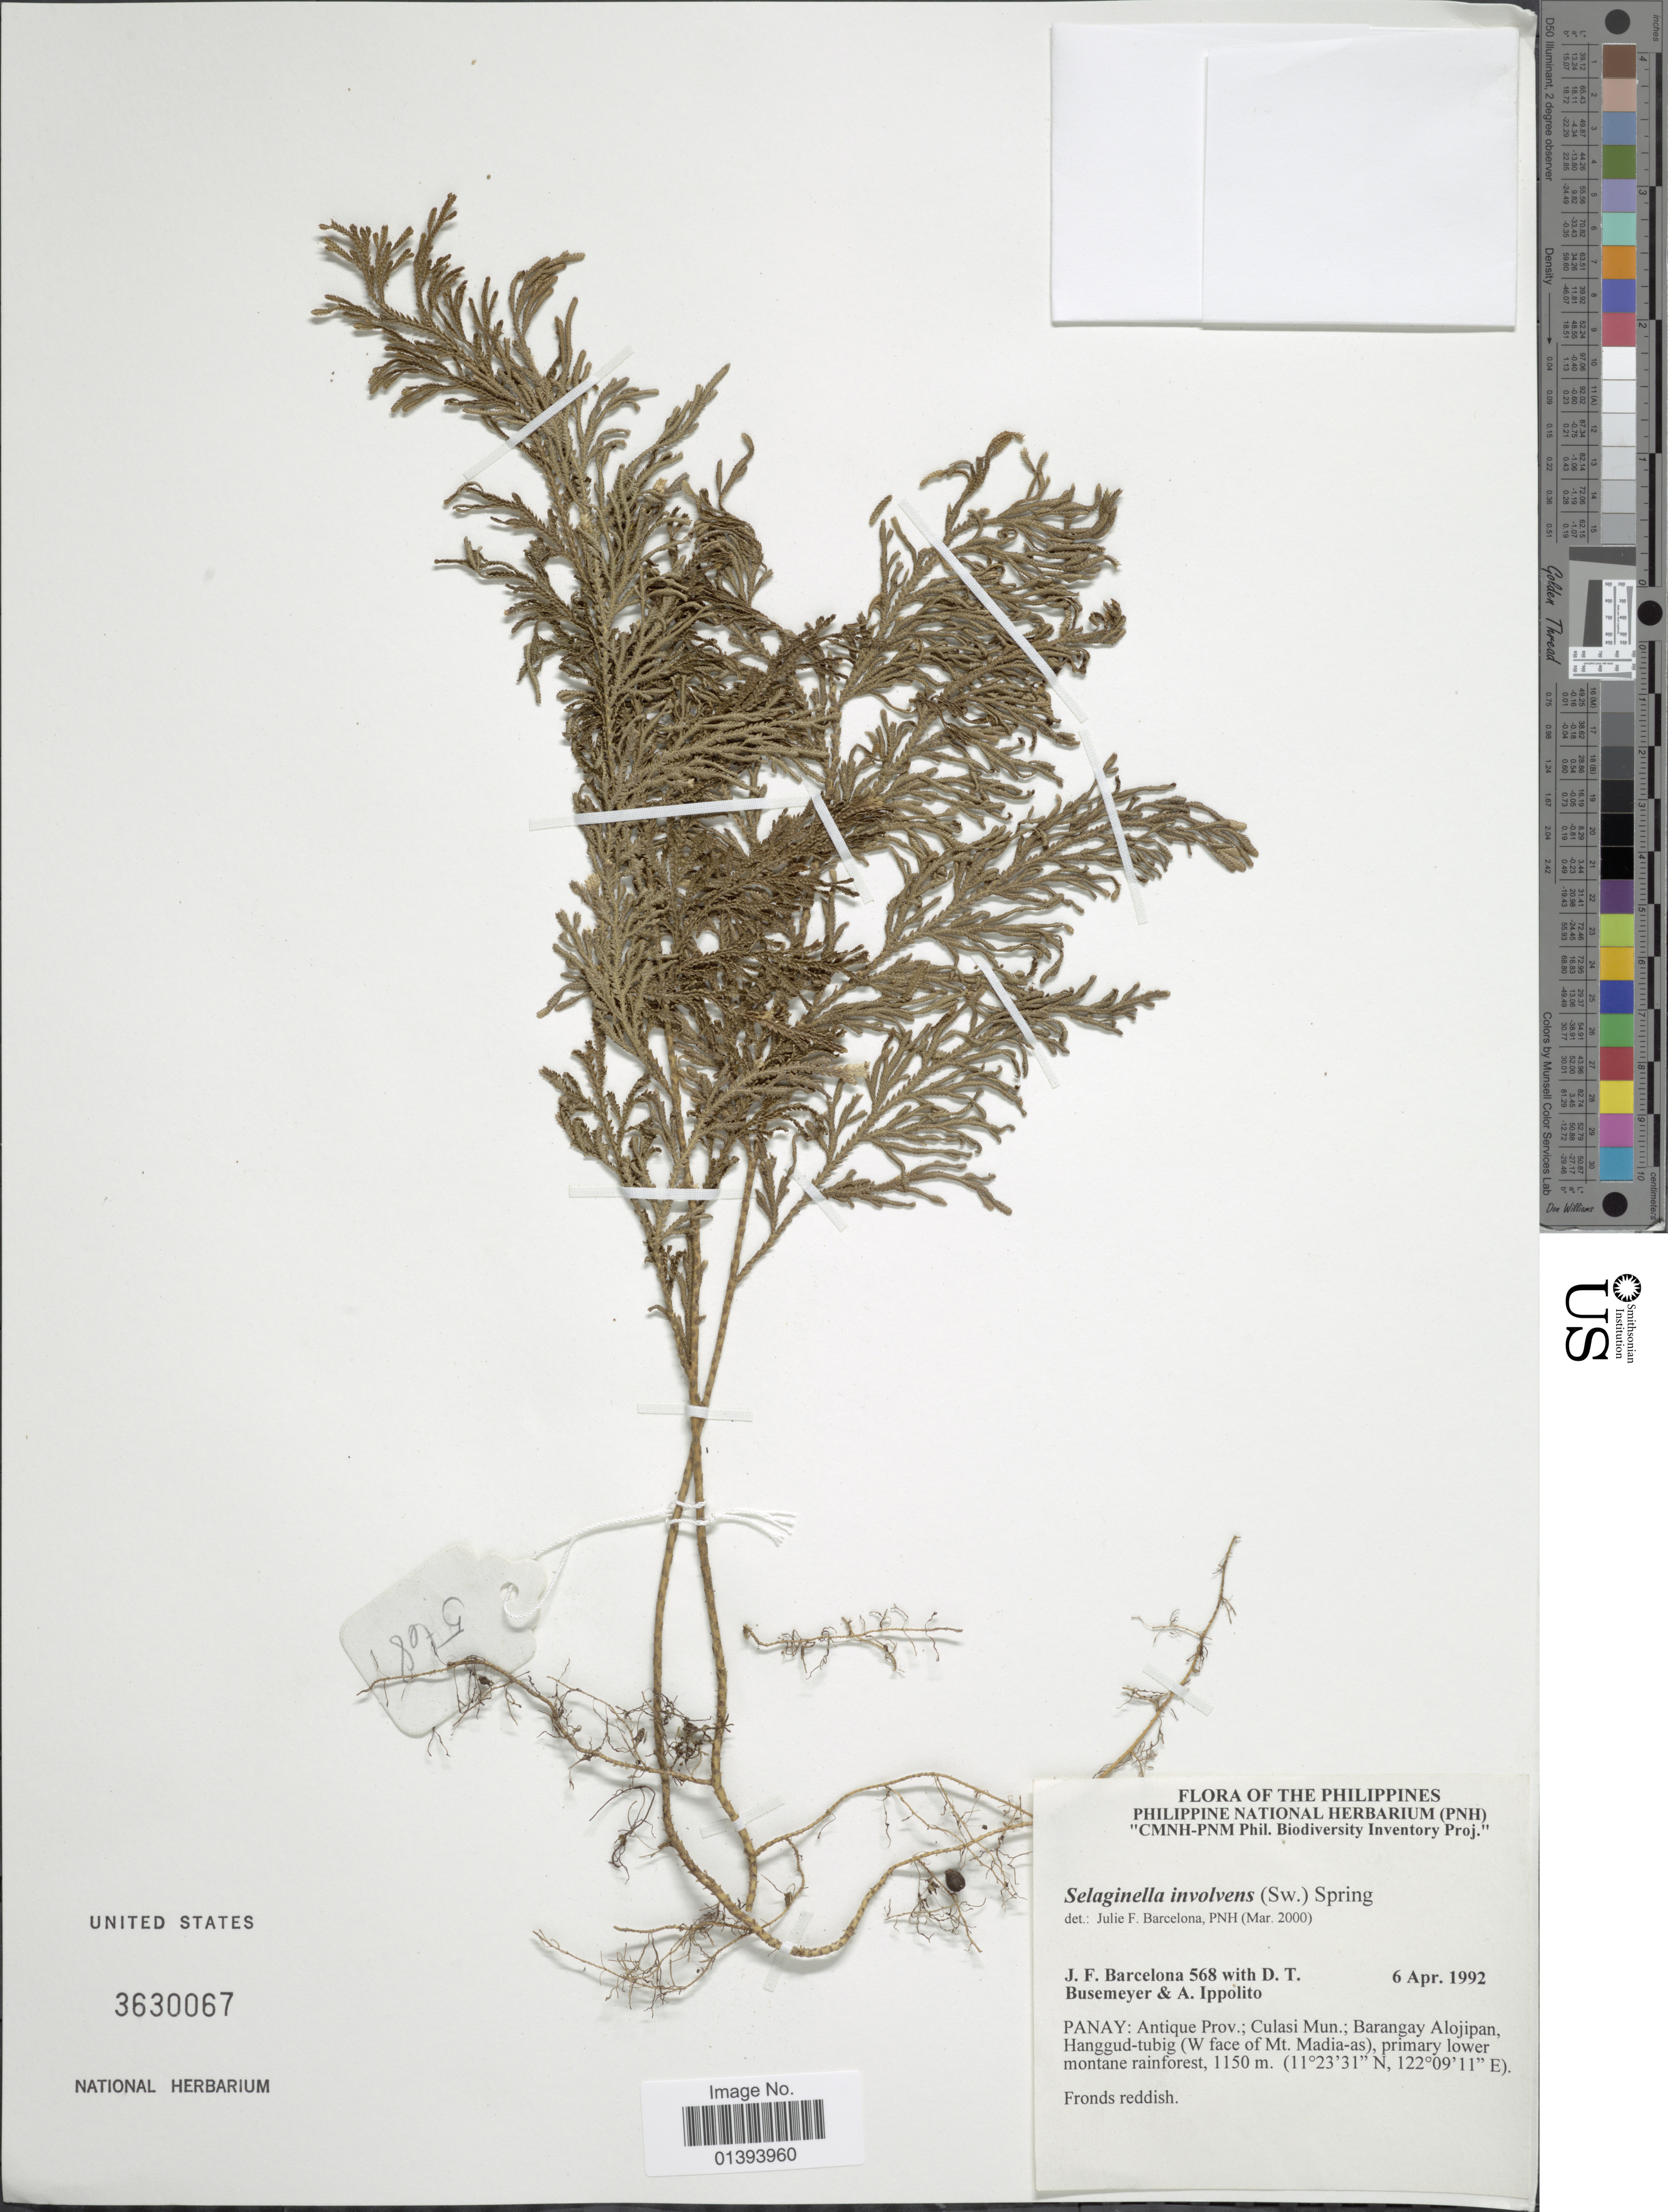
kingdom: Plantae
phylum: Tracheophyta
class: Lycopodiopsida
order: Selaginellales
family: Selaginellaceae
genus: Selaginella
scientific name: Selaginella involvens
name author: (Sw.) Spring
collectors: J. F. Barcelona, D. Busemeyer & A. Ippolito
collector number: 568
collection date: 1992-04-06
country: Philippines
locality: Panay: Antique prov.: Culasi Mun.: Barangay Alojipan, Hanggud-tubig(W face of Mt. Madia-as), primary lower montane rainforest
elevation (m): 1150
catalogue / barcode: US 3630067